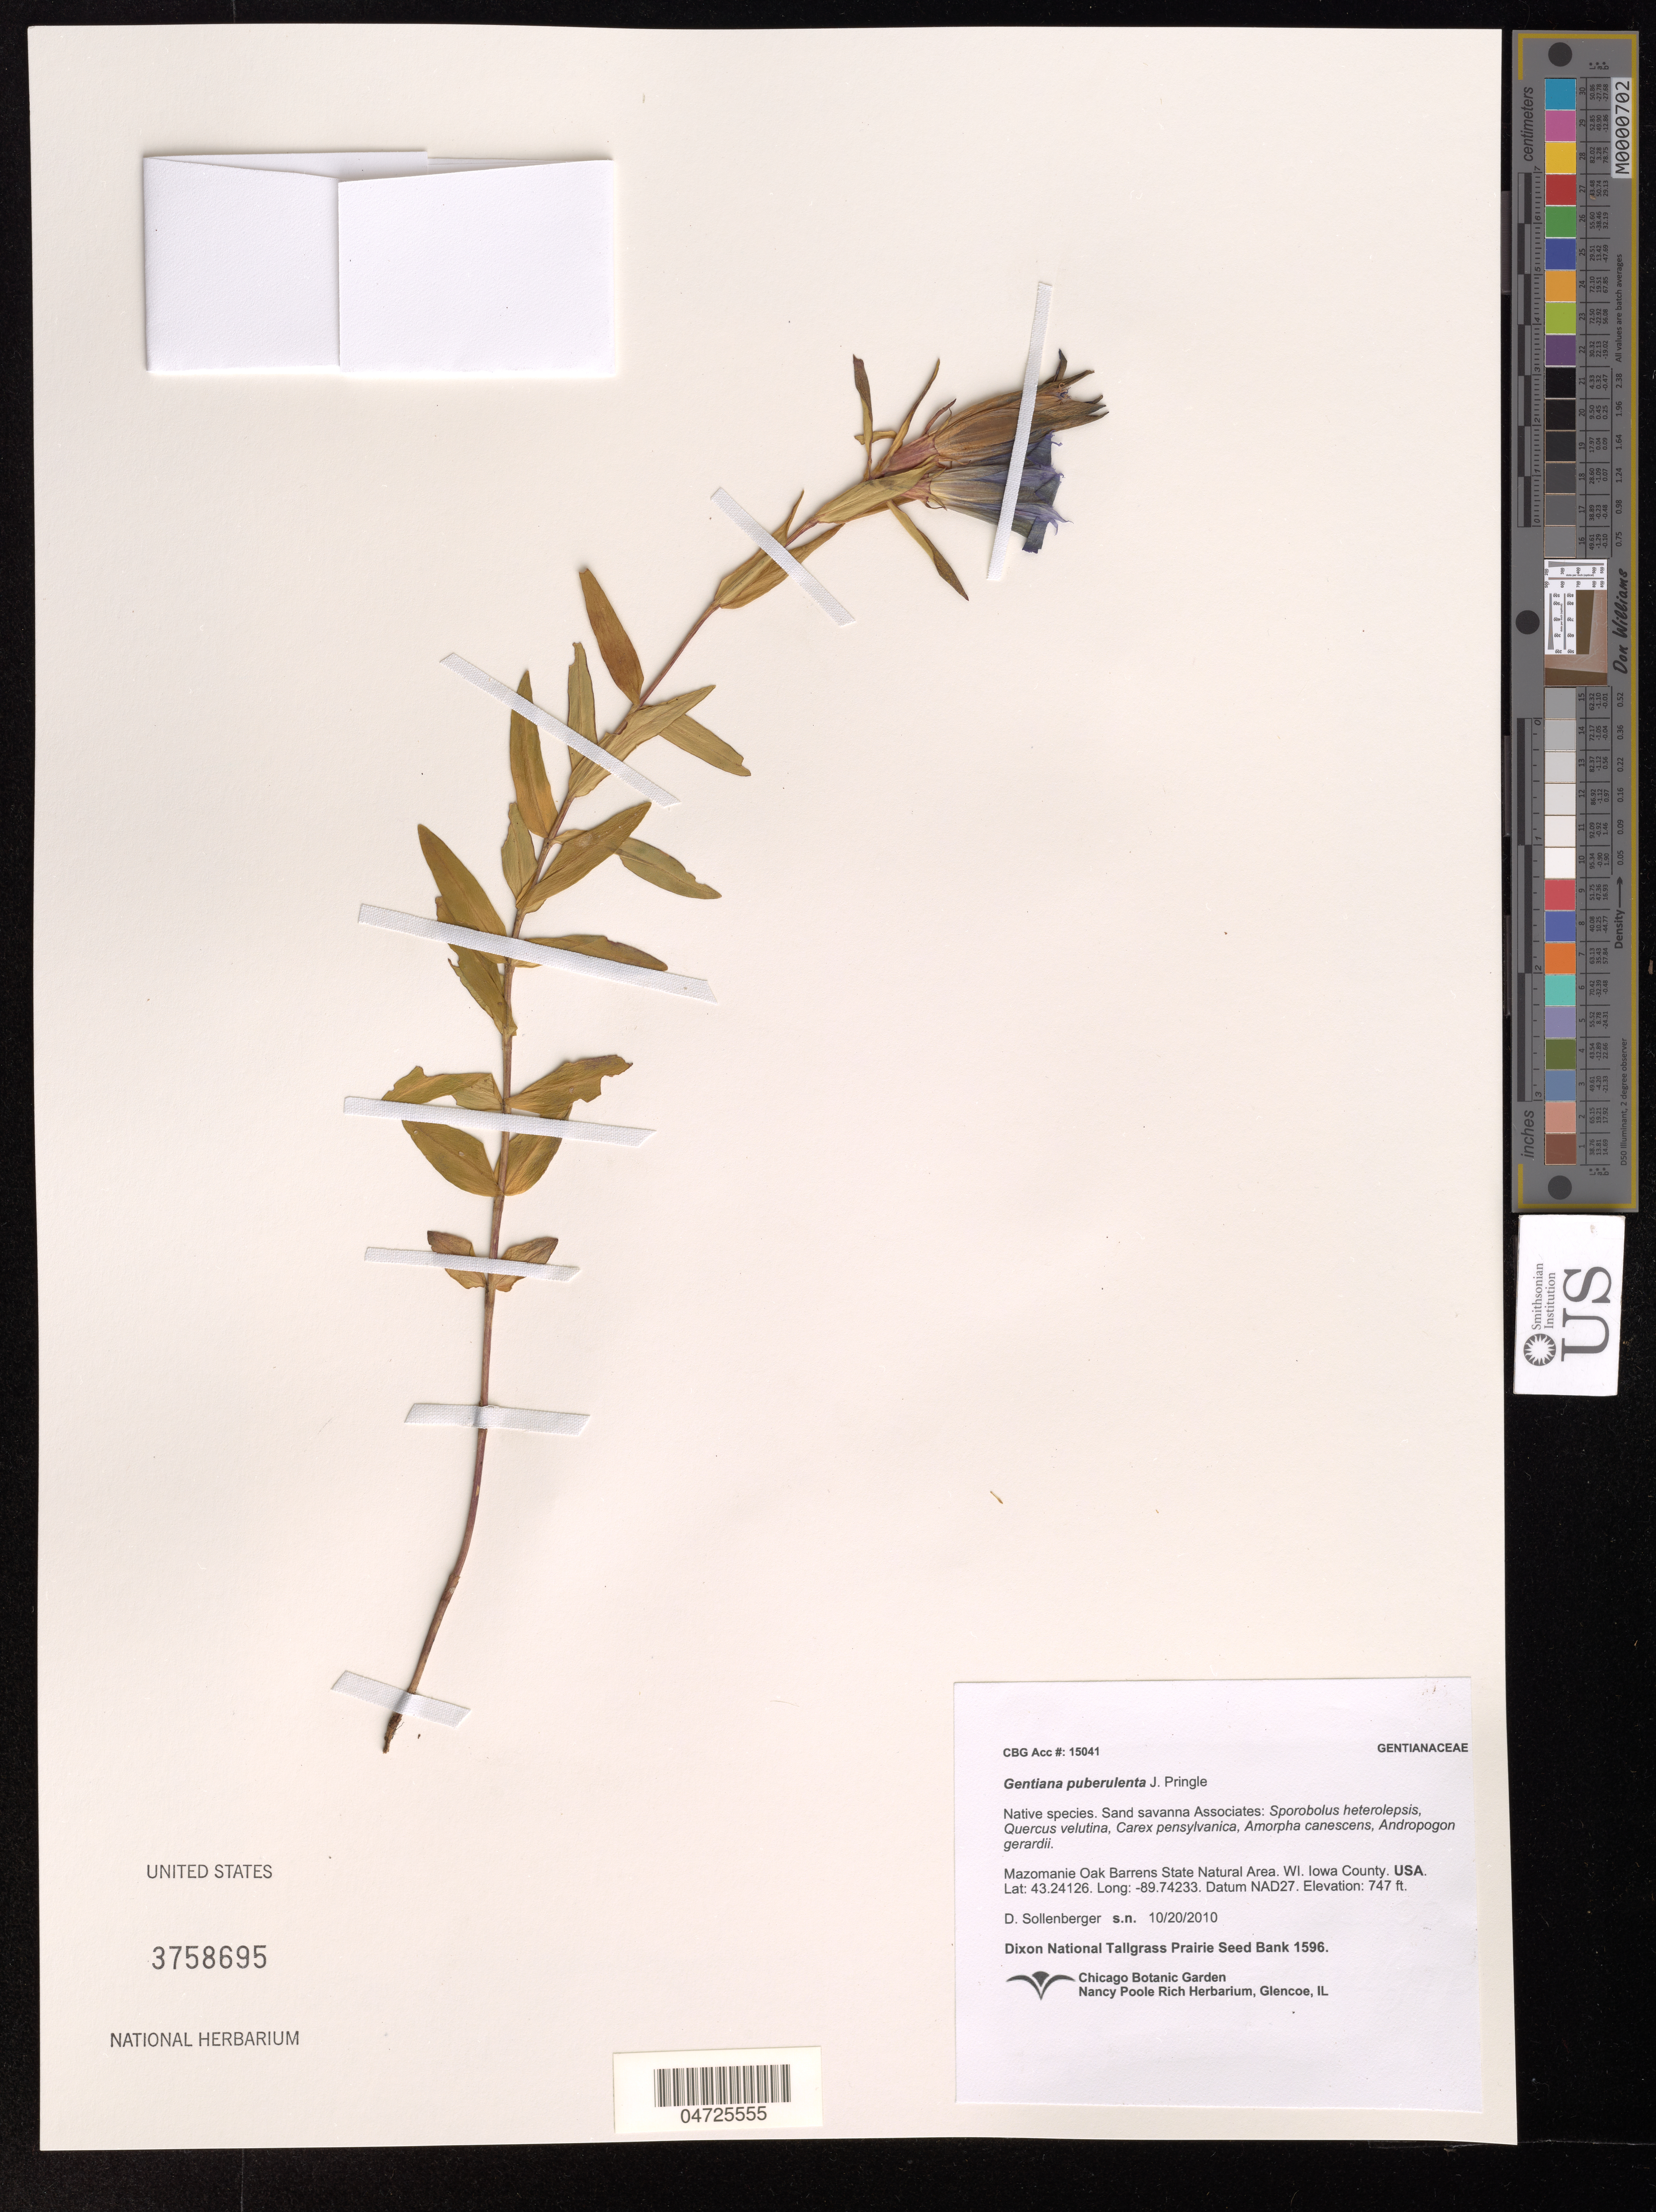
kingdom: Plantae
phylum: Tracheophyta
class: Magnoliopsida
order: Gentianales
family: Gentianaceae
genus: Gentiana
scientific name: Gentiana puberulenta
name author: J.S. Pringle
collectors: D. Sollenberger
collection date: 2010-10-20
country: United States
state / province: Wisconsin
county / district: Iowa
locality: Mazomanie Oak Barrens State Natural Area. Iowa County. Datum NAD27.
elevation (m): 228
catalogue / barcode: US 3758695